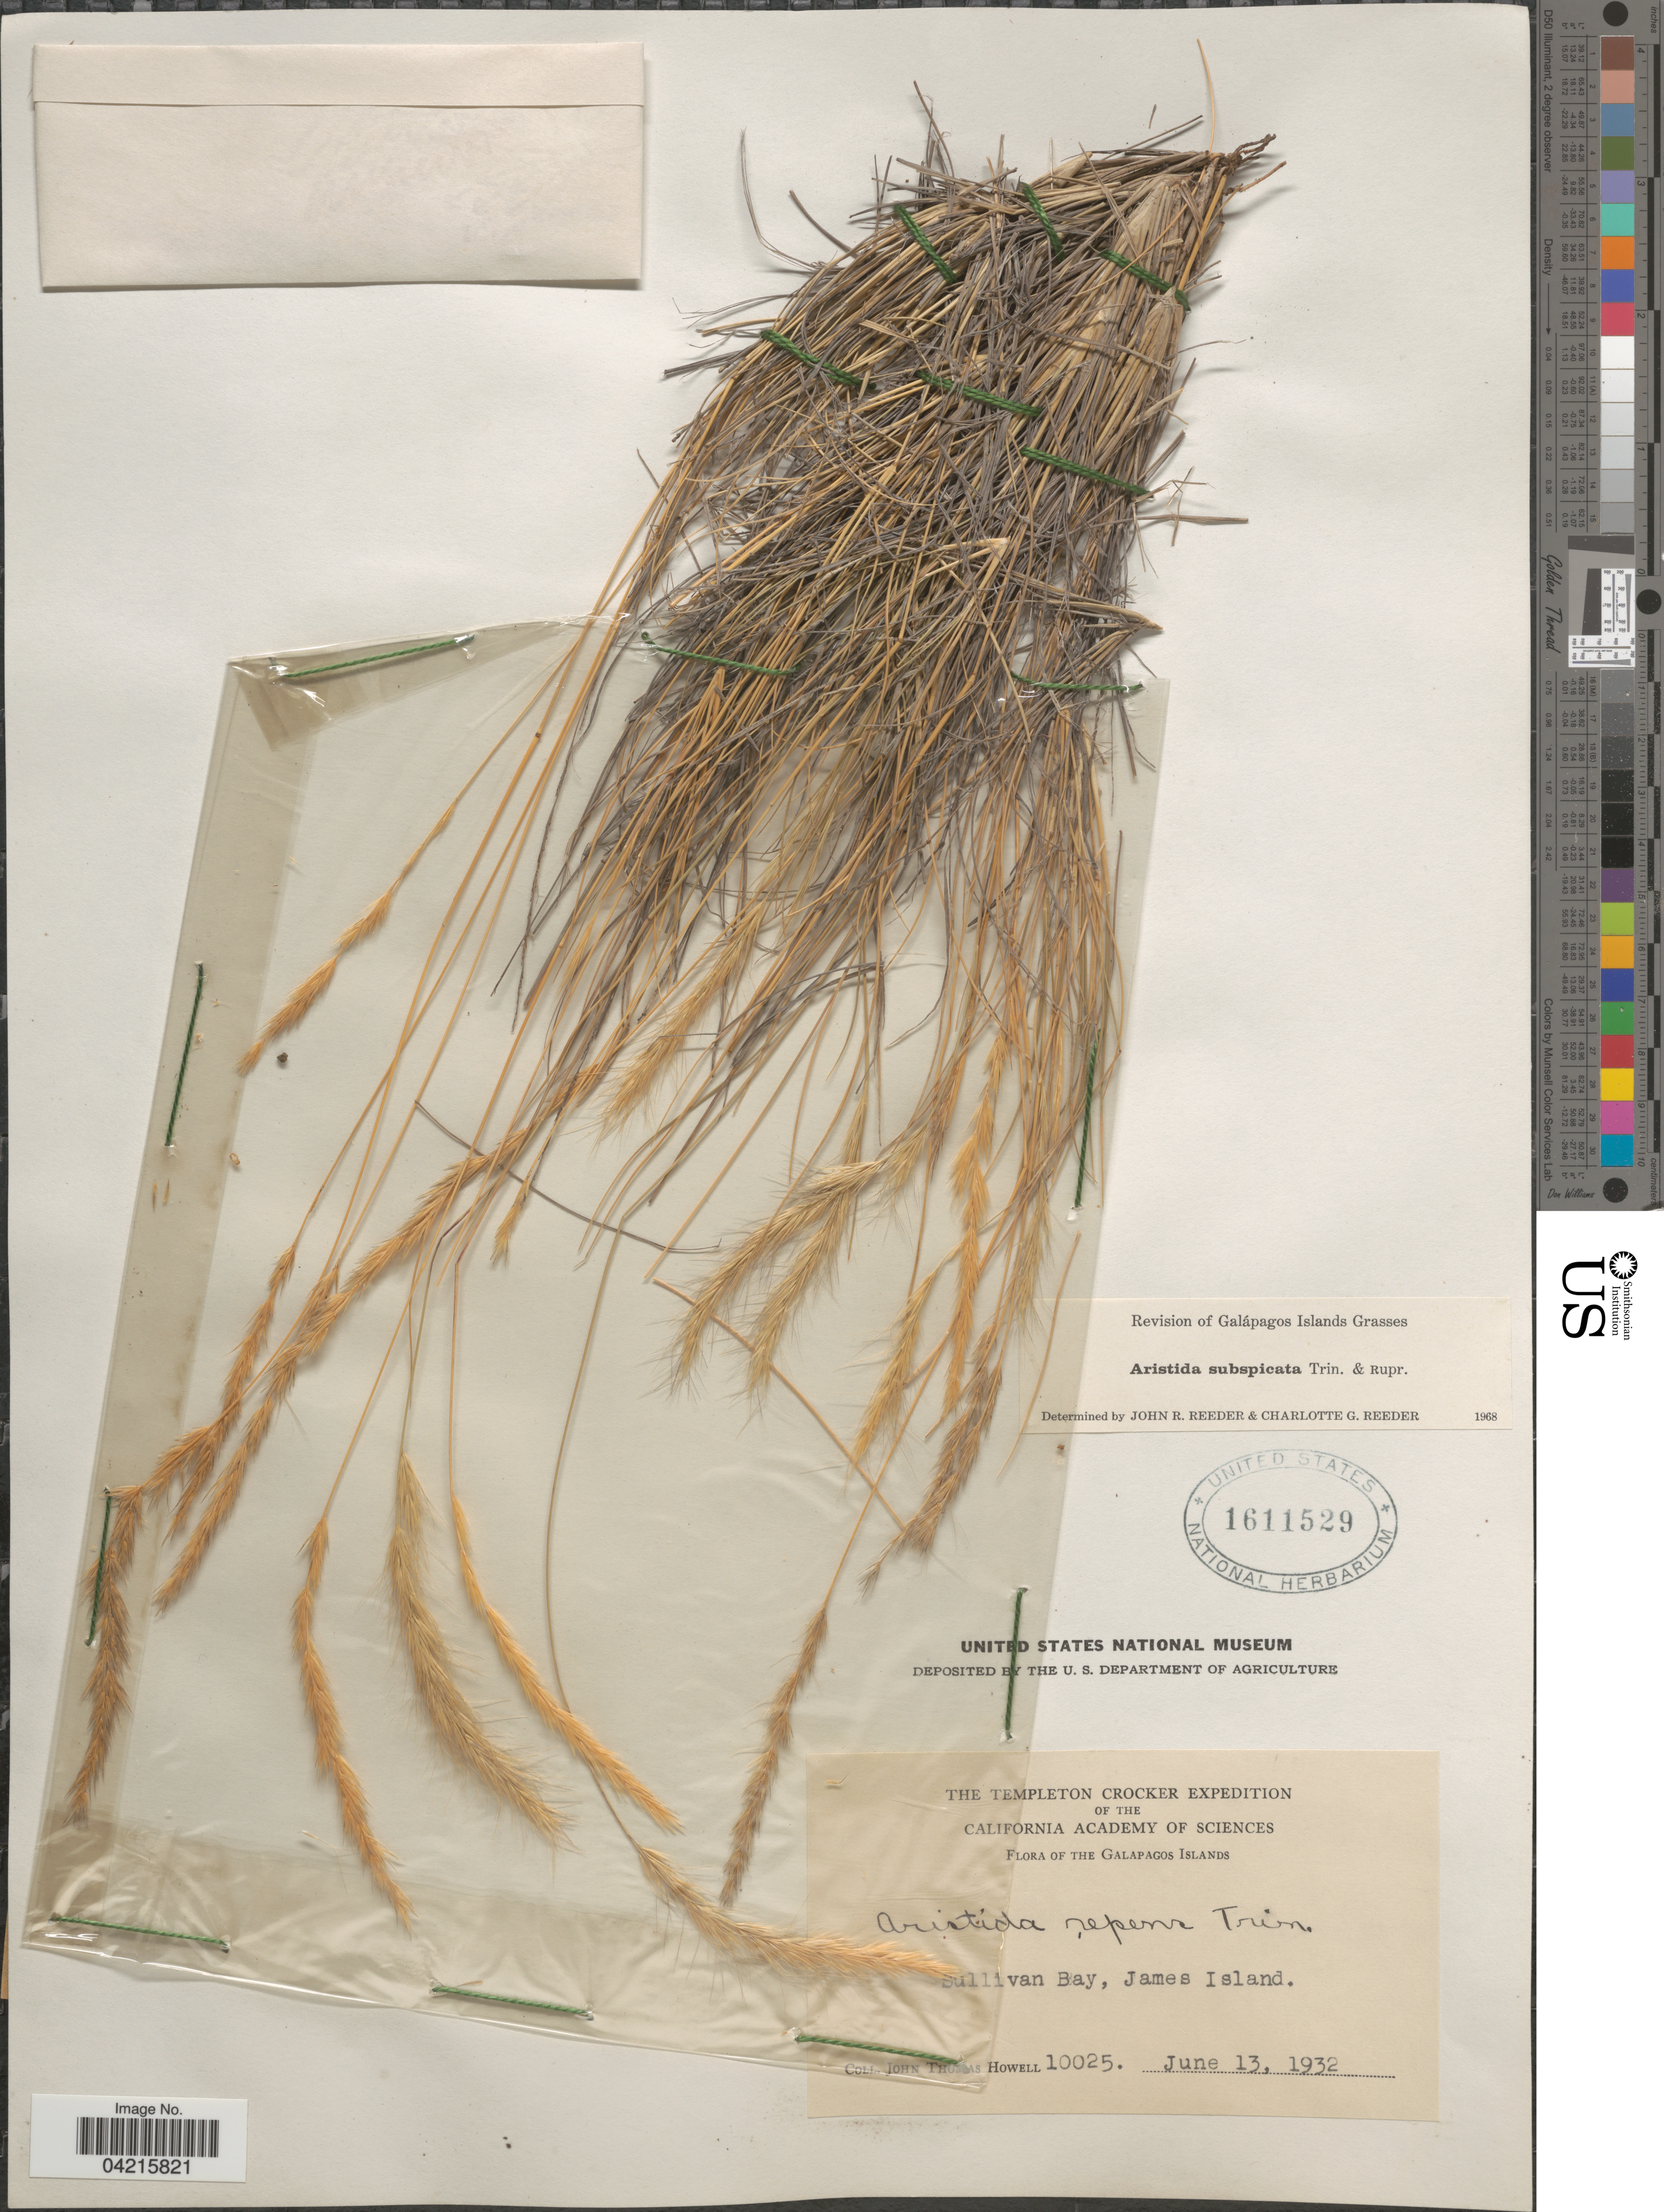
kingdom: Plantae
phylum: Tracheophyta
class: Liliopsida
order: Poales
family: Poaceae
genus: Aristida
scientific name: Aristida subspicata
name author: Trin. & Rupr.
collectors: J. T. Howell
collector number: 10025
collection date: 1932-06-13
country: Ecuador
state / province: Colón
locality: The Templeton Crocker Expedition. The Galapagos Islands. Sullivan Bay, James Island.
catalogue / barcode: US 1611529